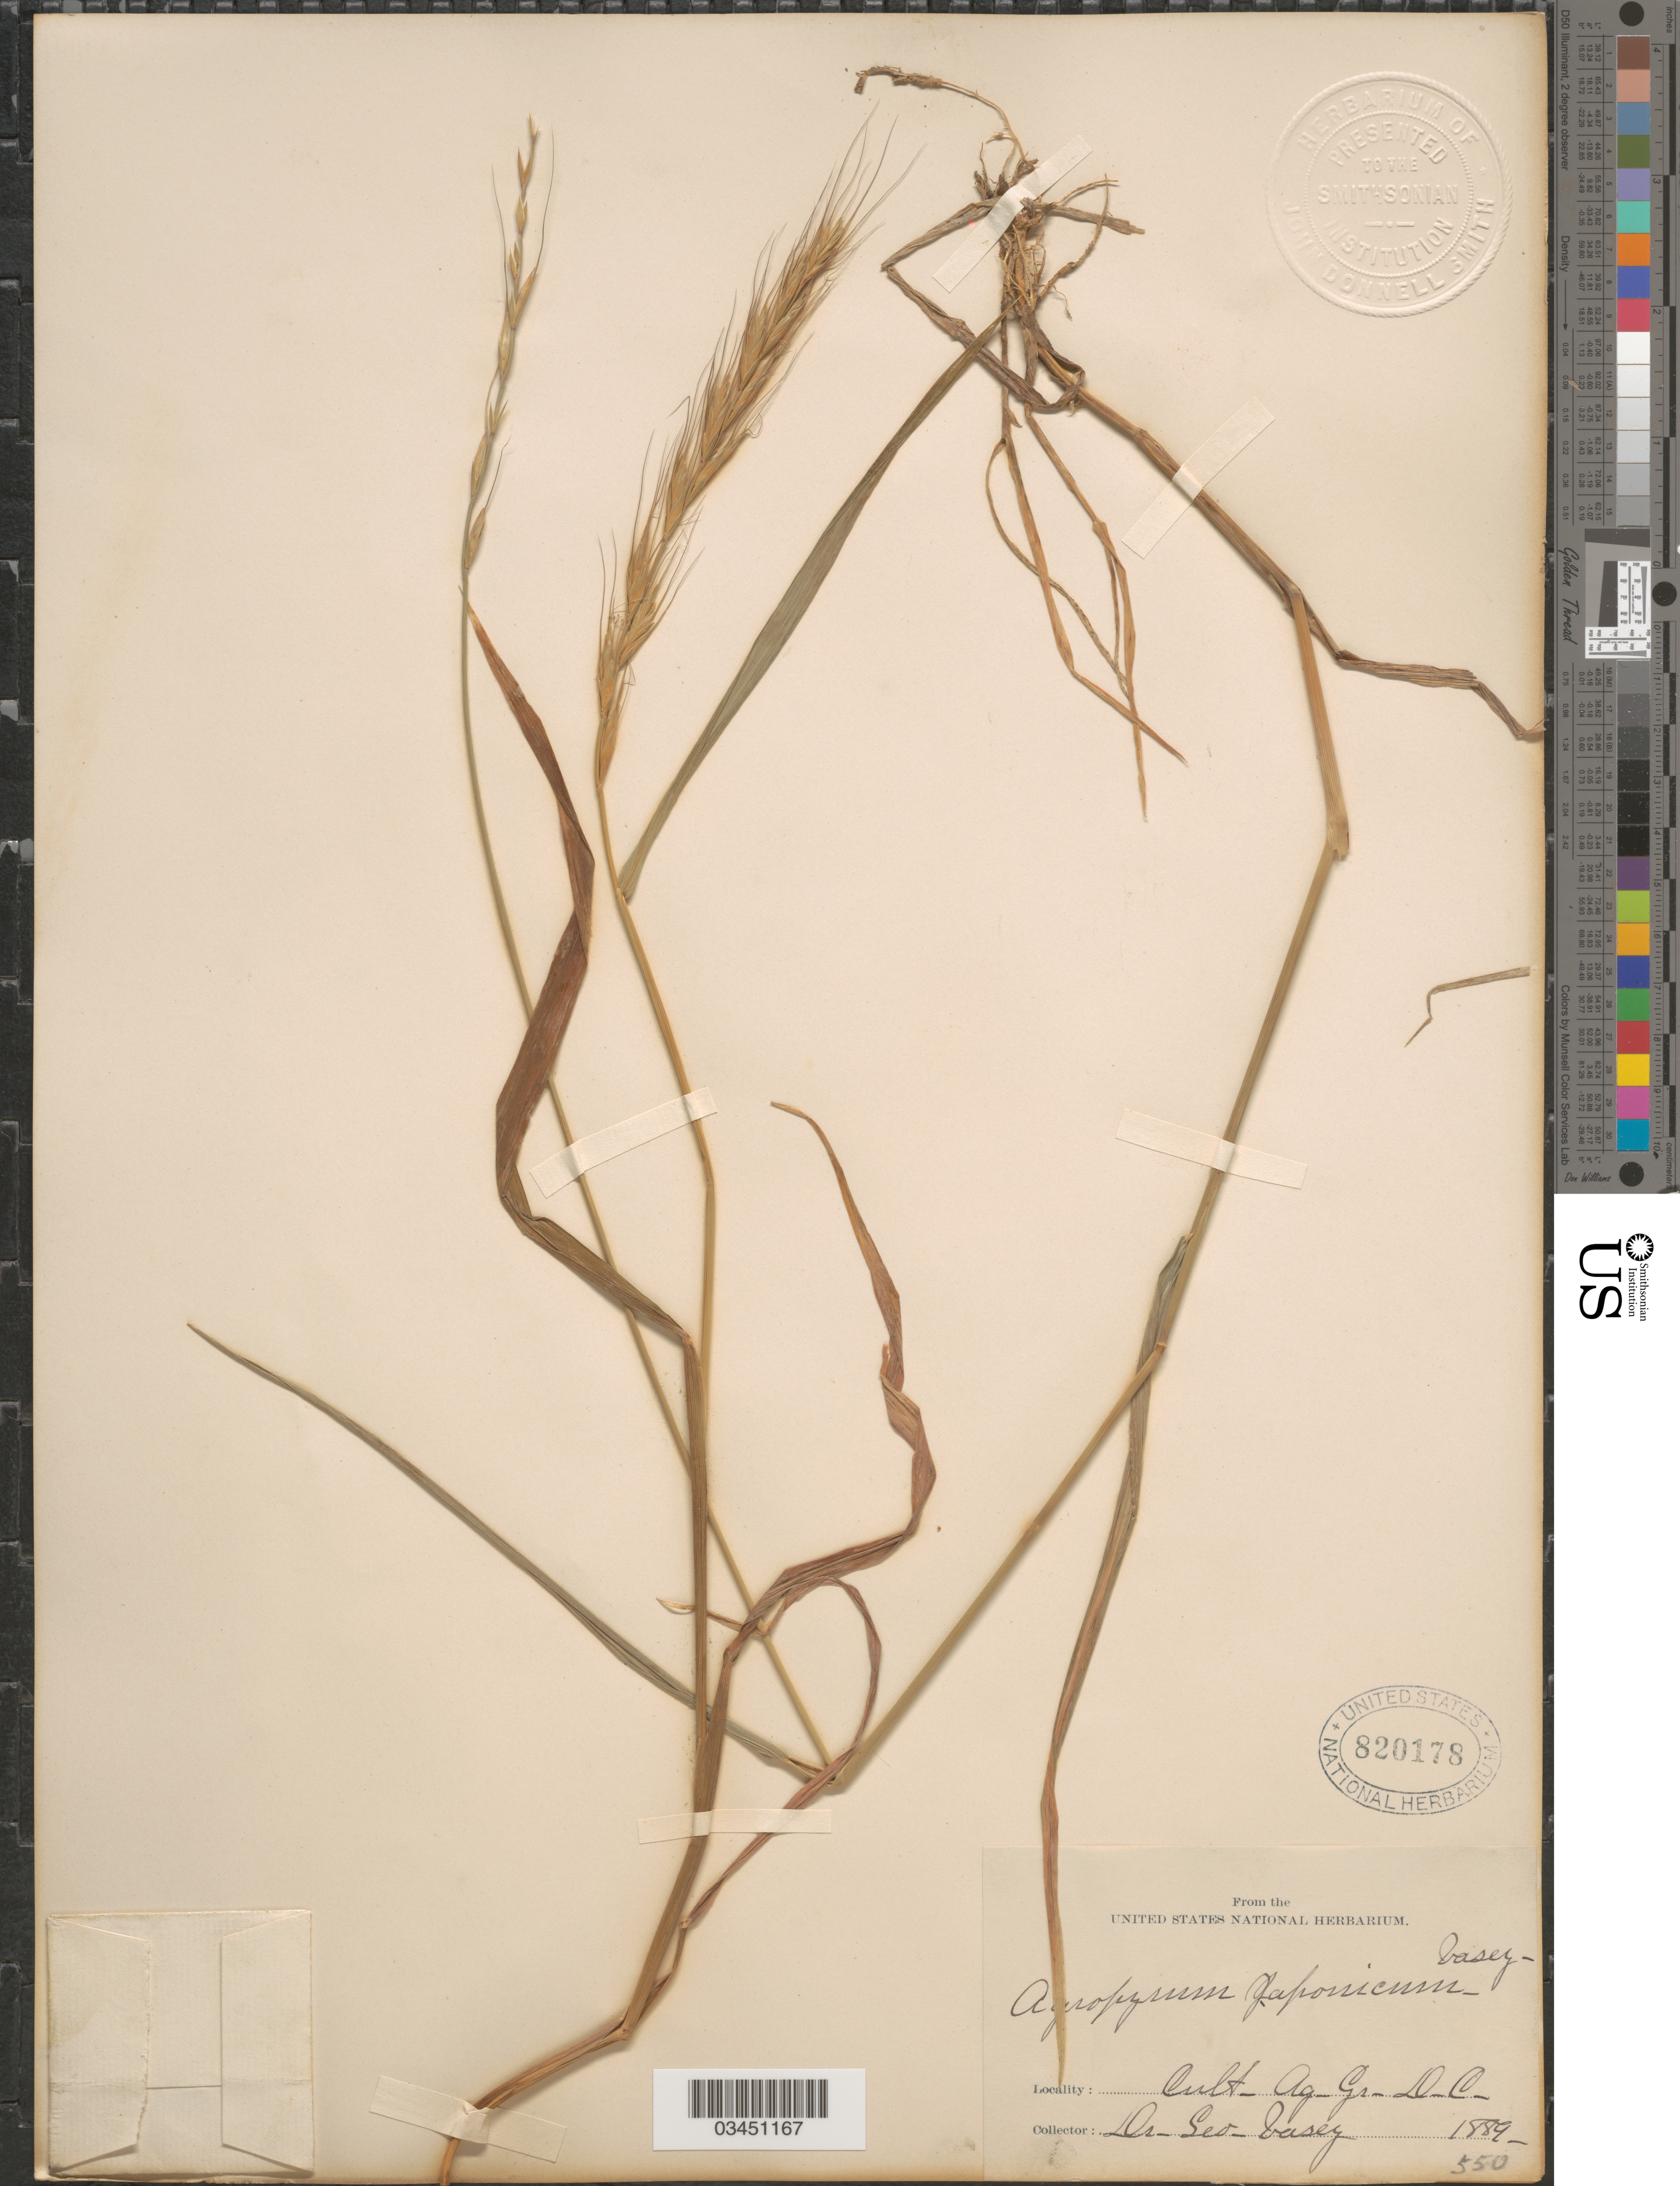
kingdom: Plantae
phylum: Tracheophyta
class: Liliopsida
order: Poales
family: Poaceae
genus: Elymus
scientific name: Elymus sp.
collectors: G. R. Vasey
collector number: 550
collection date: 1889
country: United States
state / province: District of Columbia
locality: Ag. Gr. D.C.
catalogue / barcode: US 820178